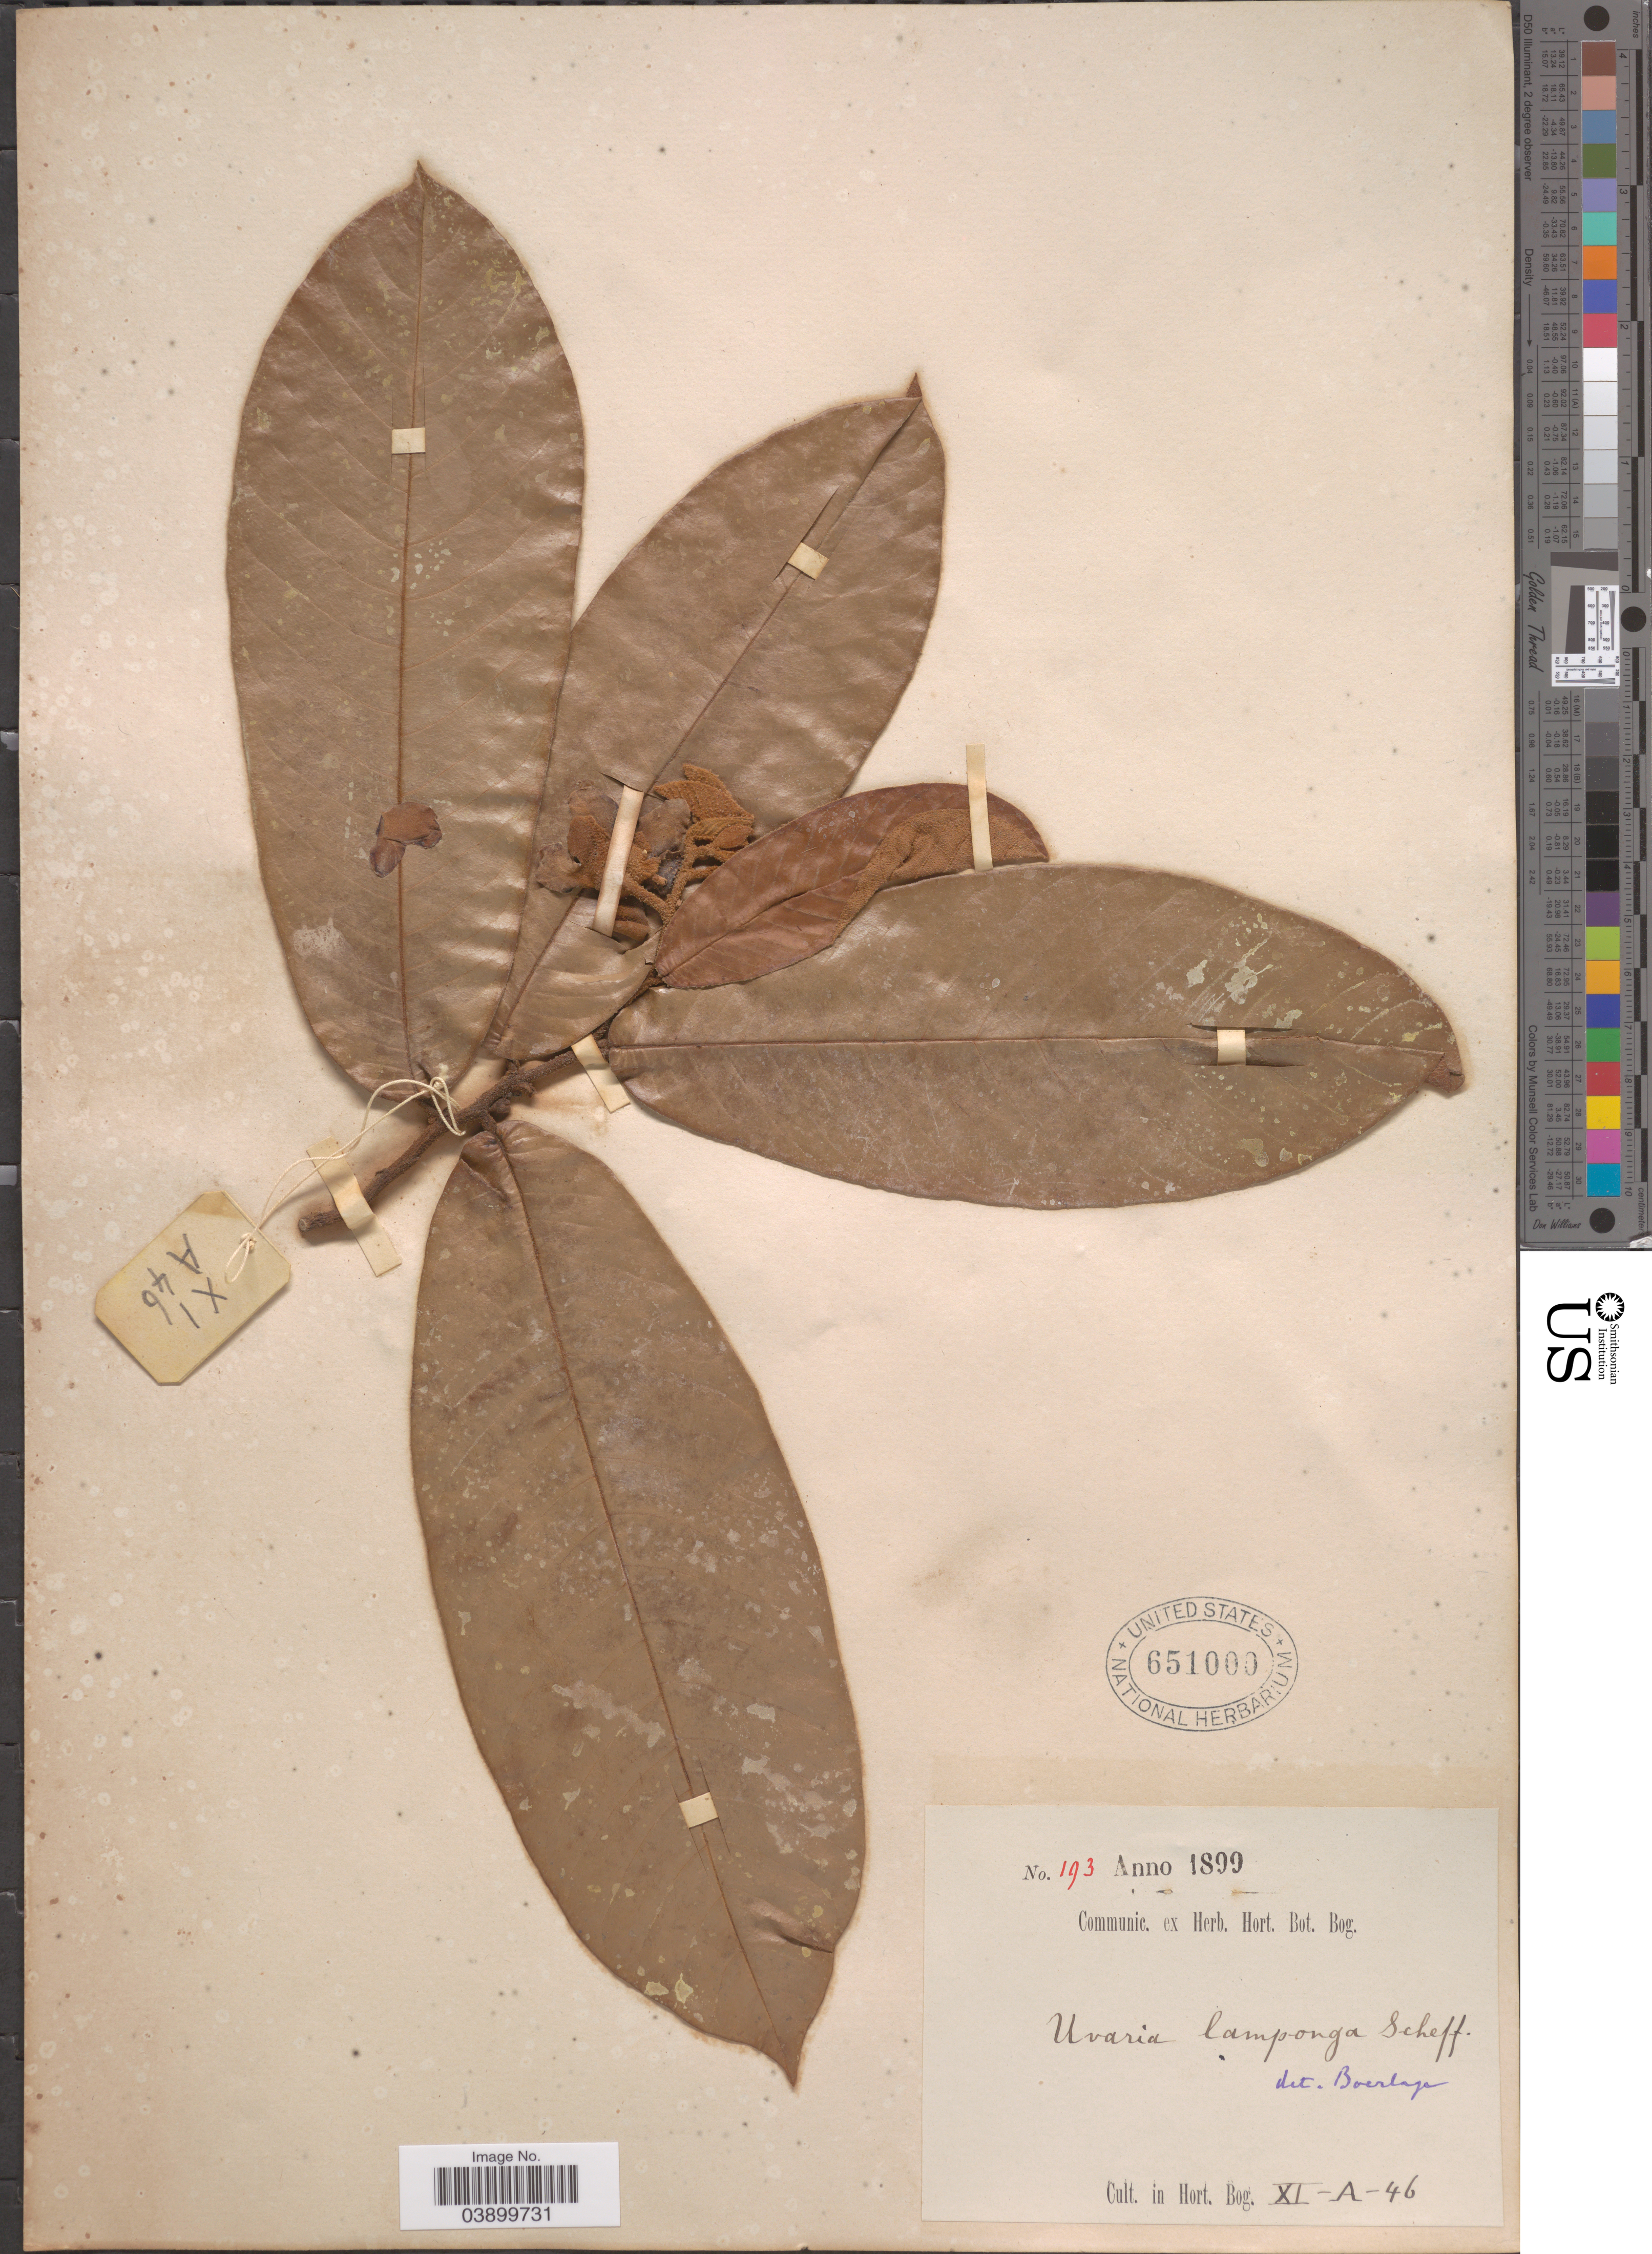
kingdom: Plantae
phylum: Tracheophyta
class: Magnoliopsida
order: Magnoliales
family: Annonaceae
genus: Uvaria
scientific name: Uvaria lamponga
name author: Scheff.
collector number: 193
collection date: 1899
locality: Cult. in Hort. Bog. XI-A-46.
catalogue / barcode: US 651000